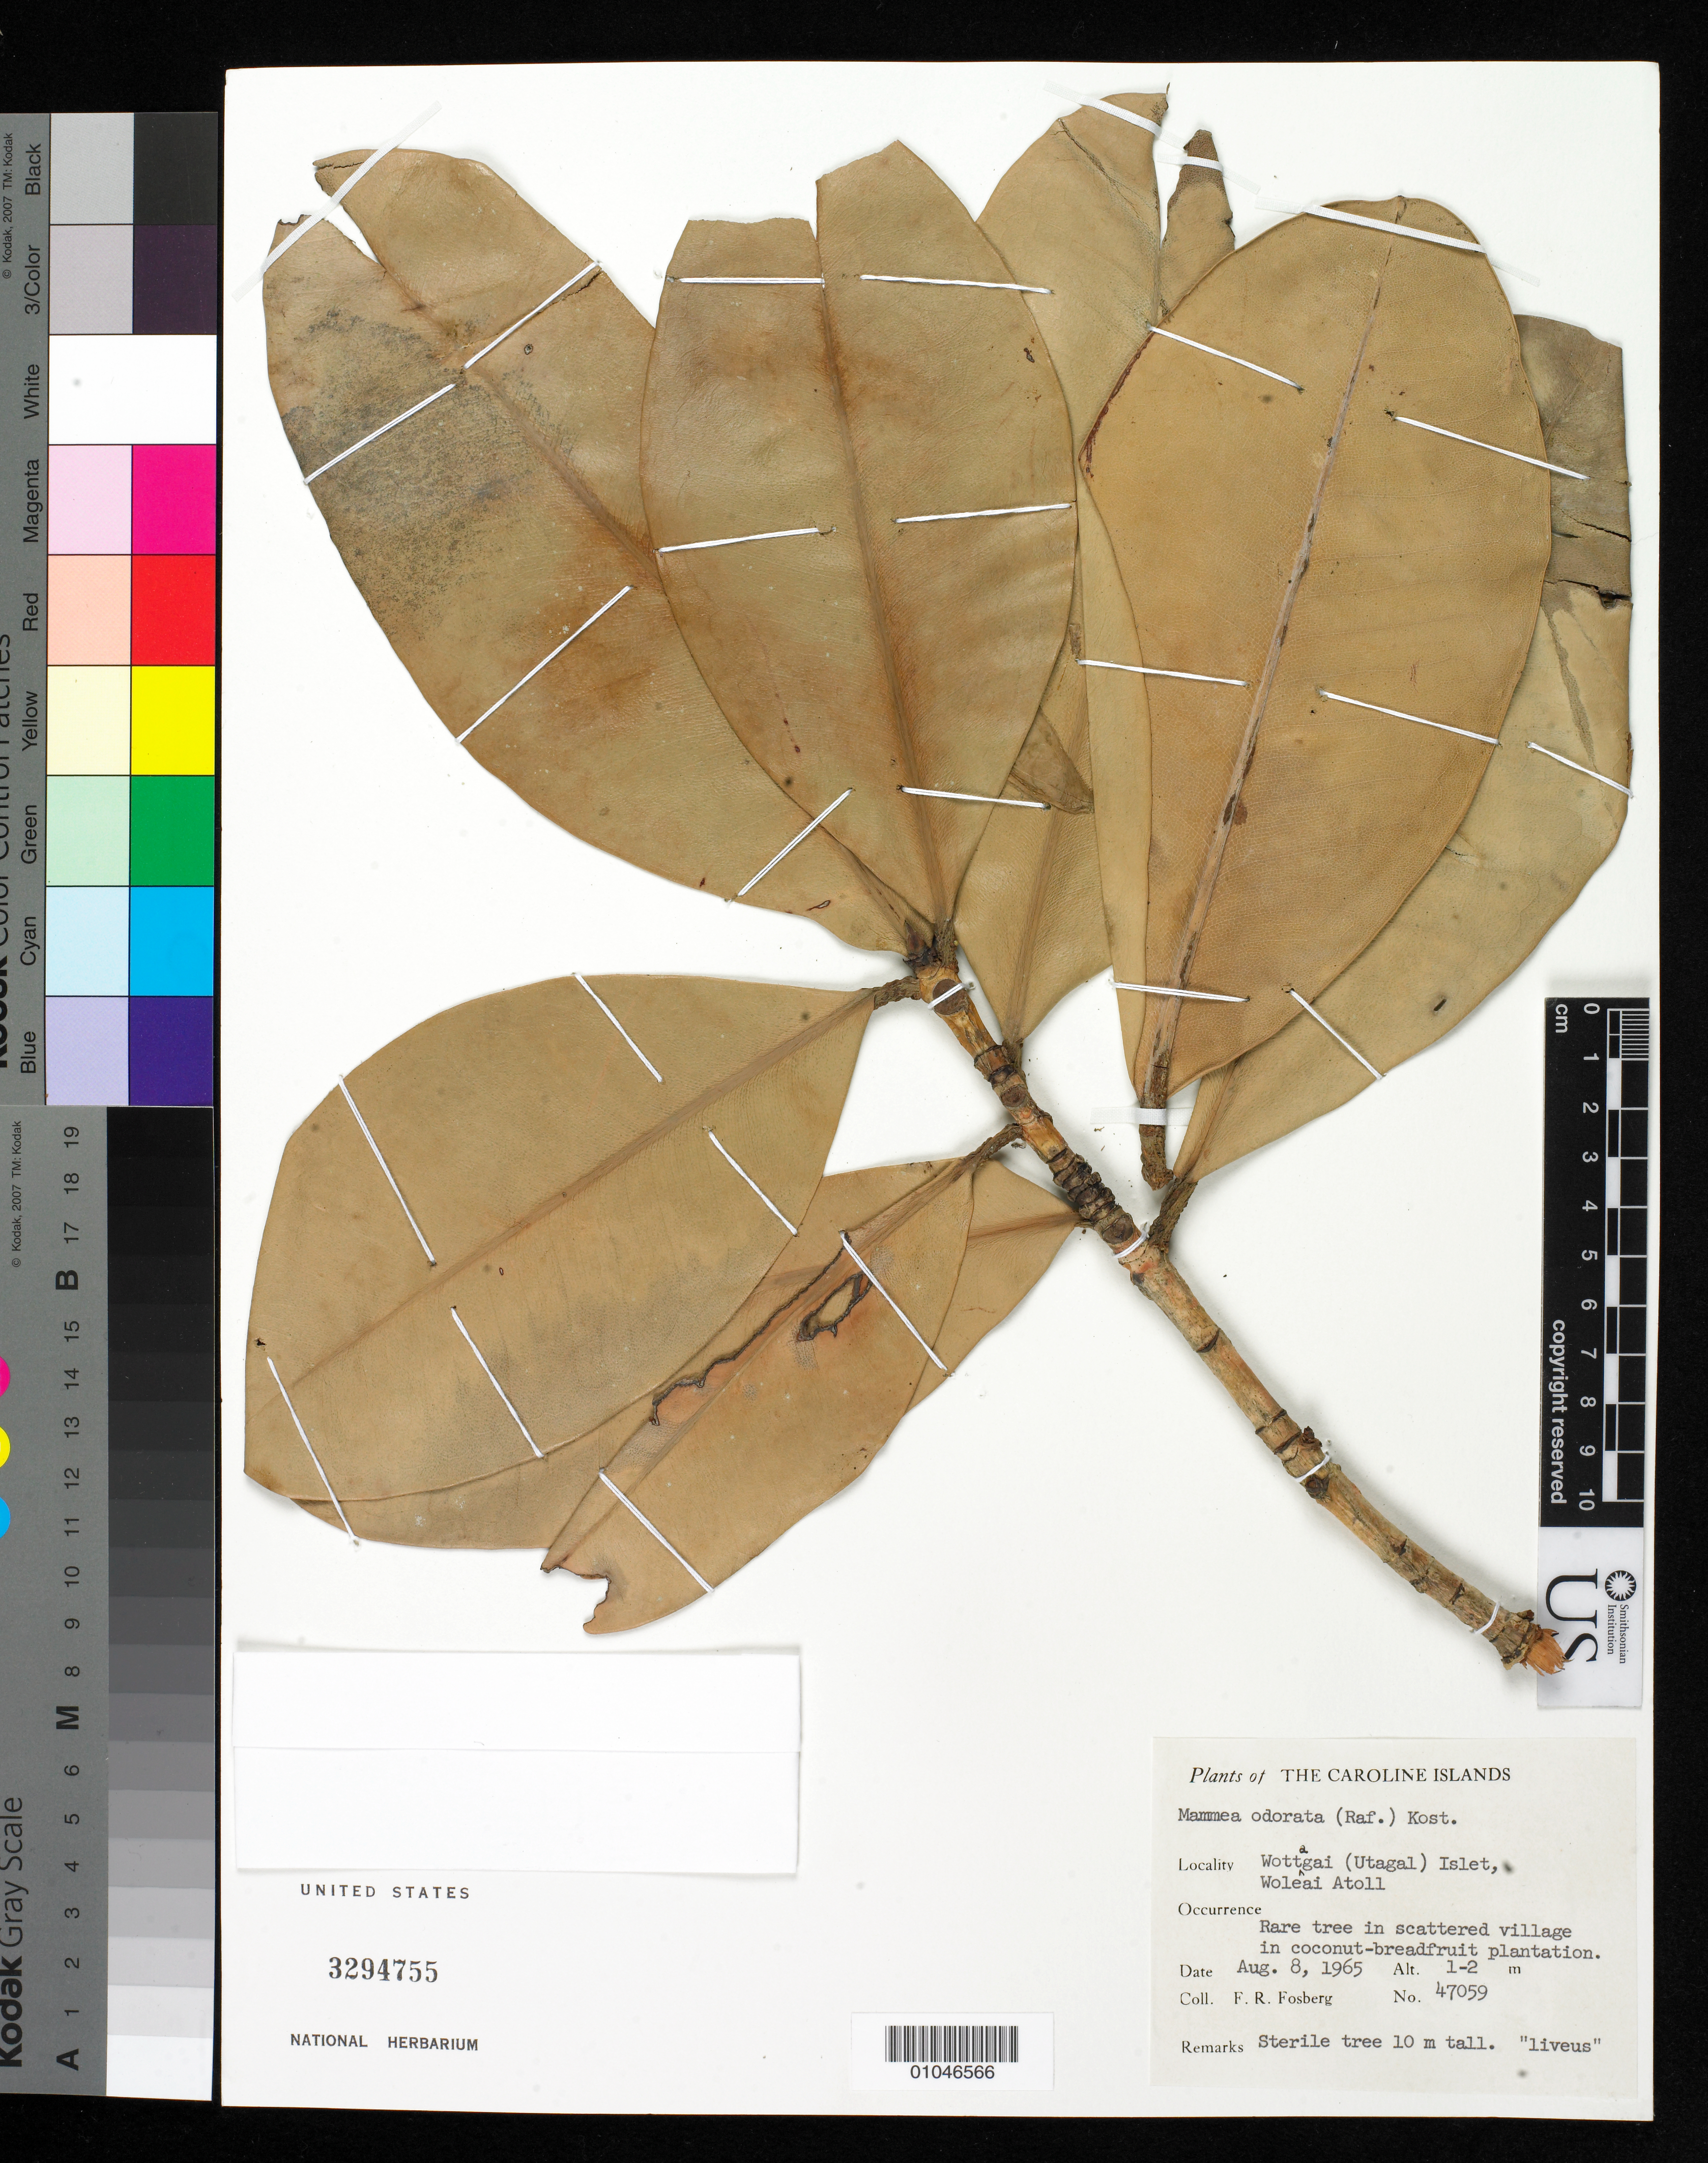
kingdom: Plantae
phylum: Tracheophyta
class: Magnoliopsida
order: Malpighiales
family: Calophyllaceae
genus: Mammea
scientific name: Mammea odorata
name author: (Raf.) Kosterm.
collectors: F. R. Fosberg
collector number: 47059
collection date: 1965-08-08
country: Micronesia, Federated States of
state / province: Yap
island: Woleai Atoll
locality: Wottagai (Utagal) Islet, Woleai Atoll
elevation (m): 1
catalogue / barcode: US 3294755